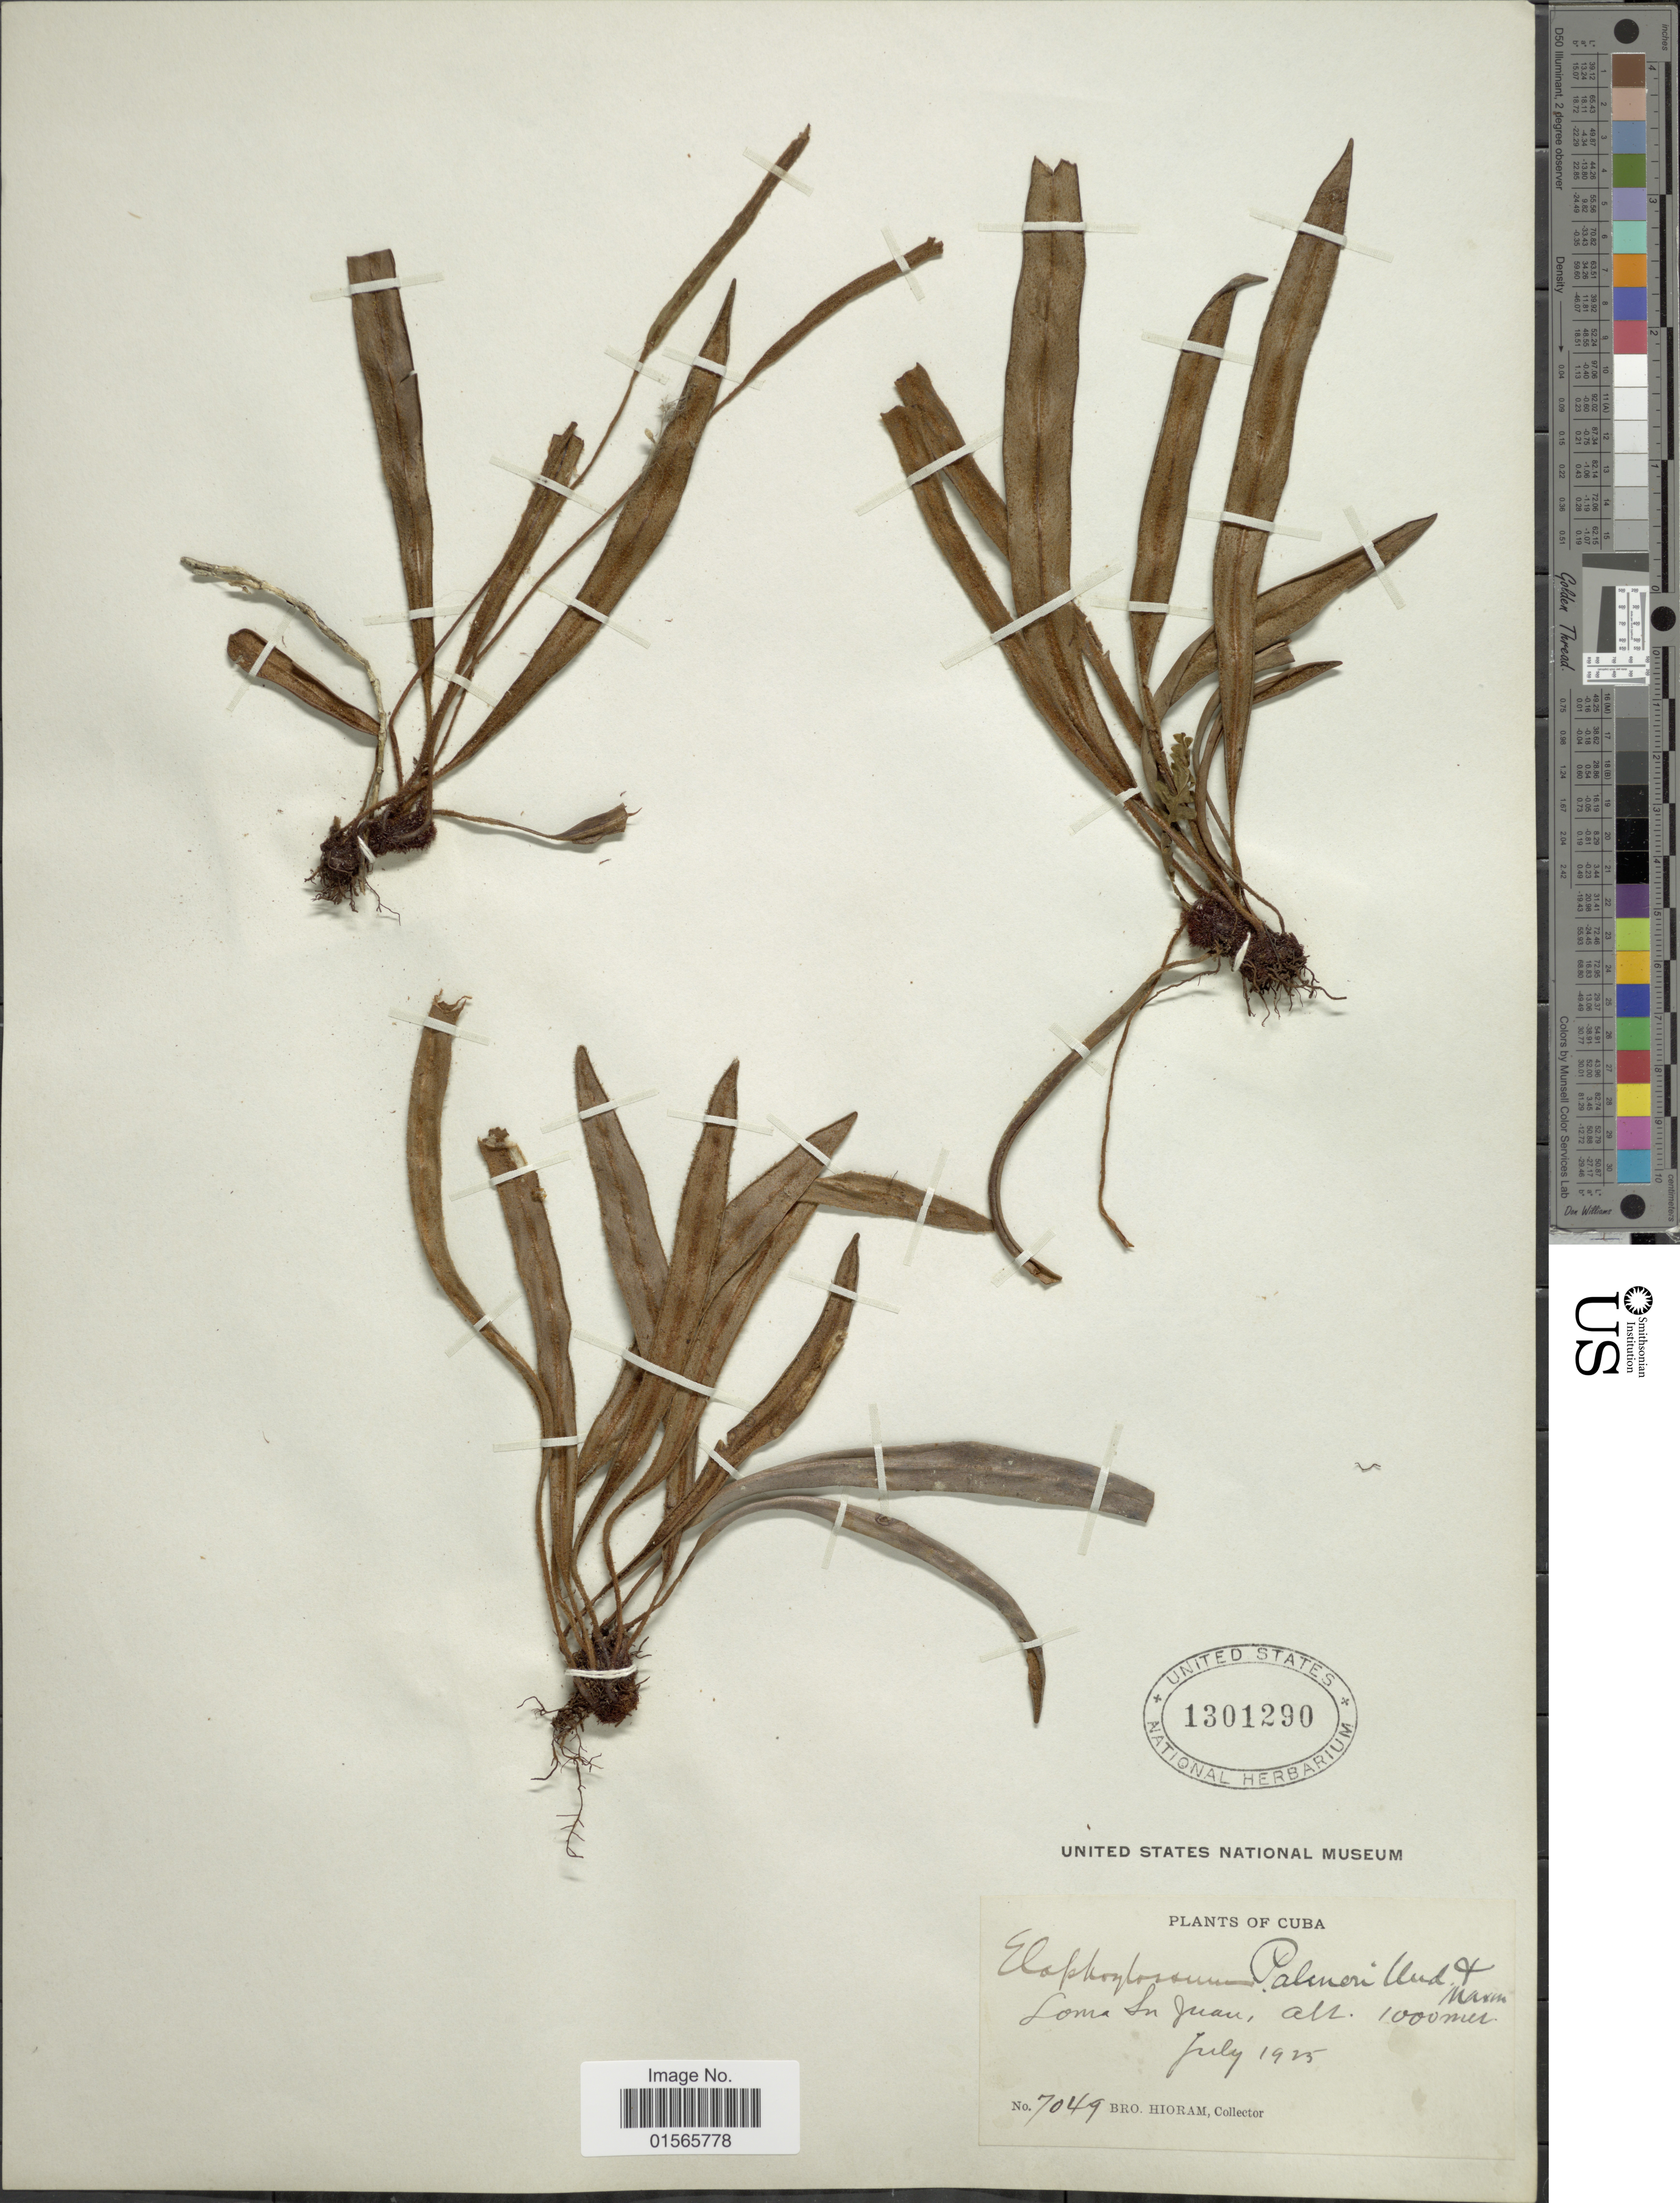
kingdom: Plantae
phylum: Tracheophyta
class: Polypodiopsida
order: Polypodiales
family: Dryopteridaceae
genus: Elaphoglossum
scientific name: Elaphoglossum palmeri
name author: Underw. & Maxon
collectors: Bro. Hioram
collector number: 7049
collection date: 1925-07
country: Cuba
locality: Loma Sn Juan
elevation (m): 1000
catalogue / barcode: US 1301290